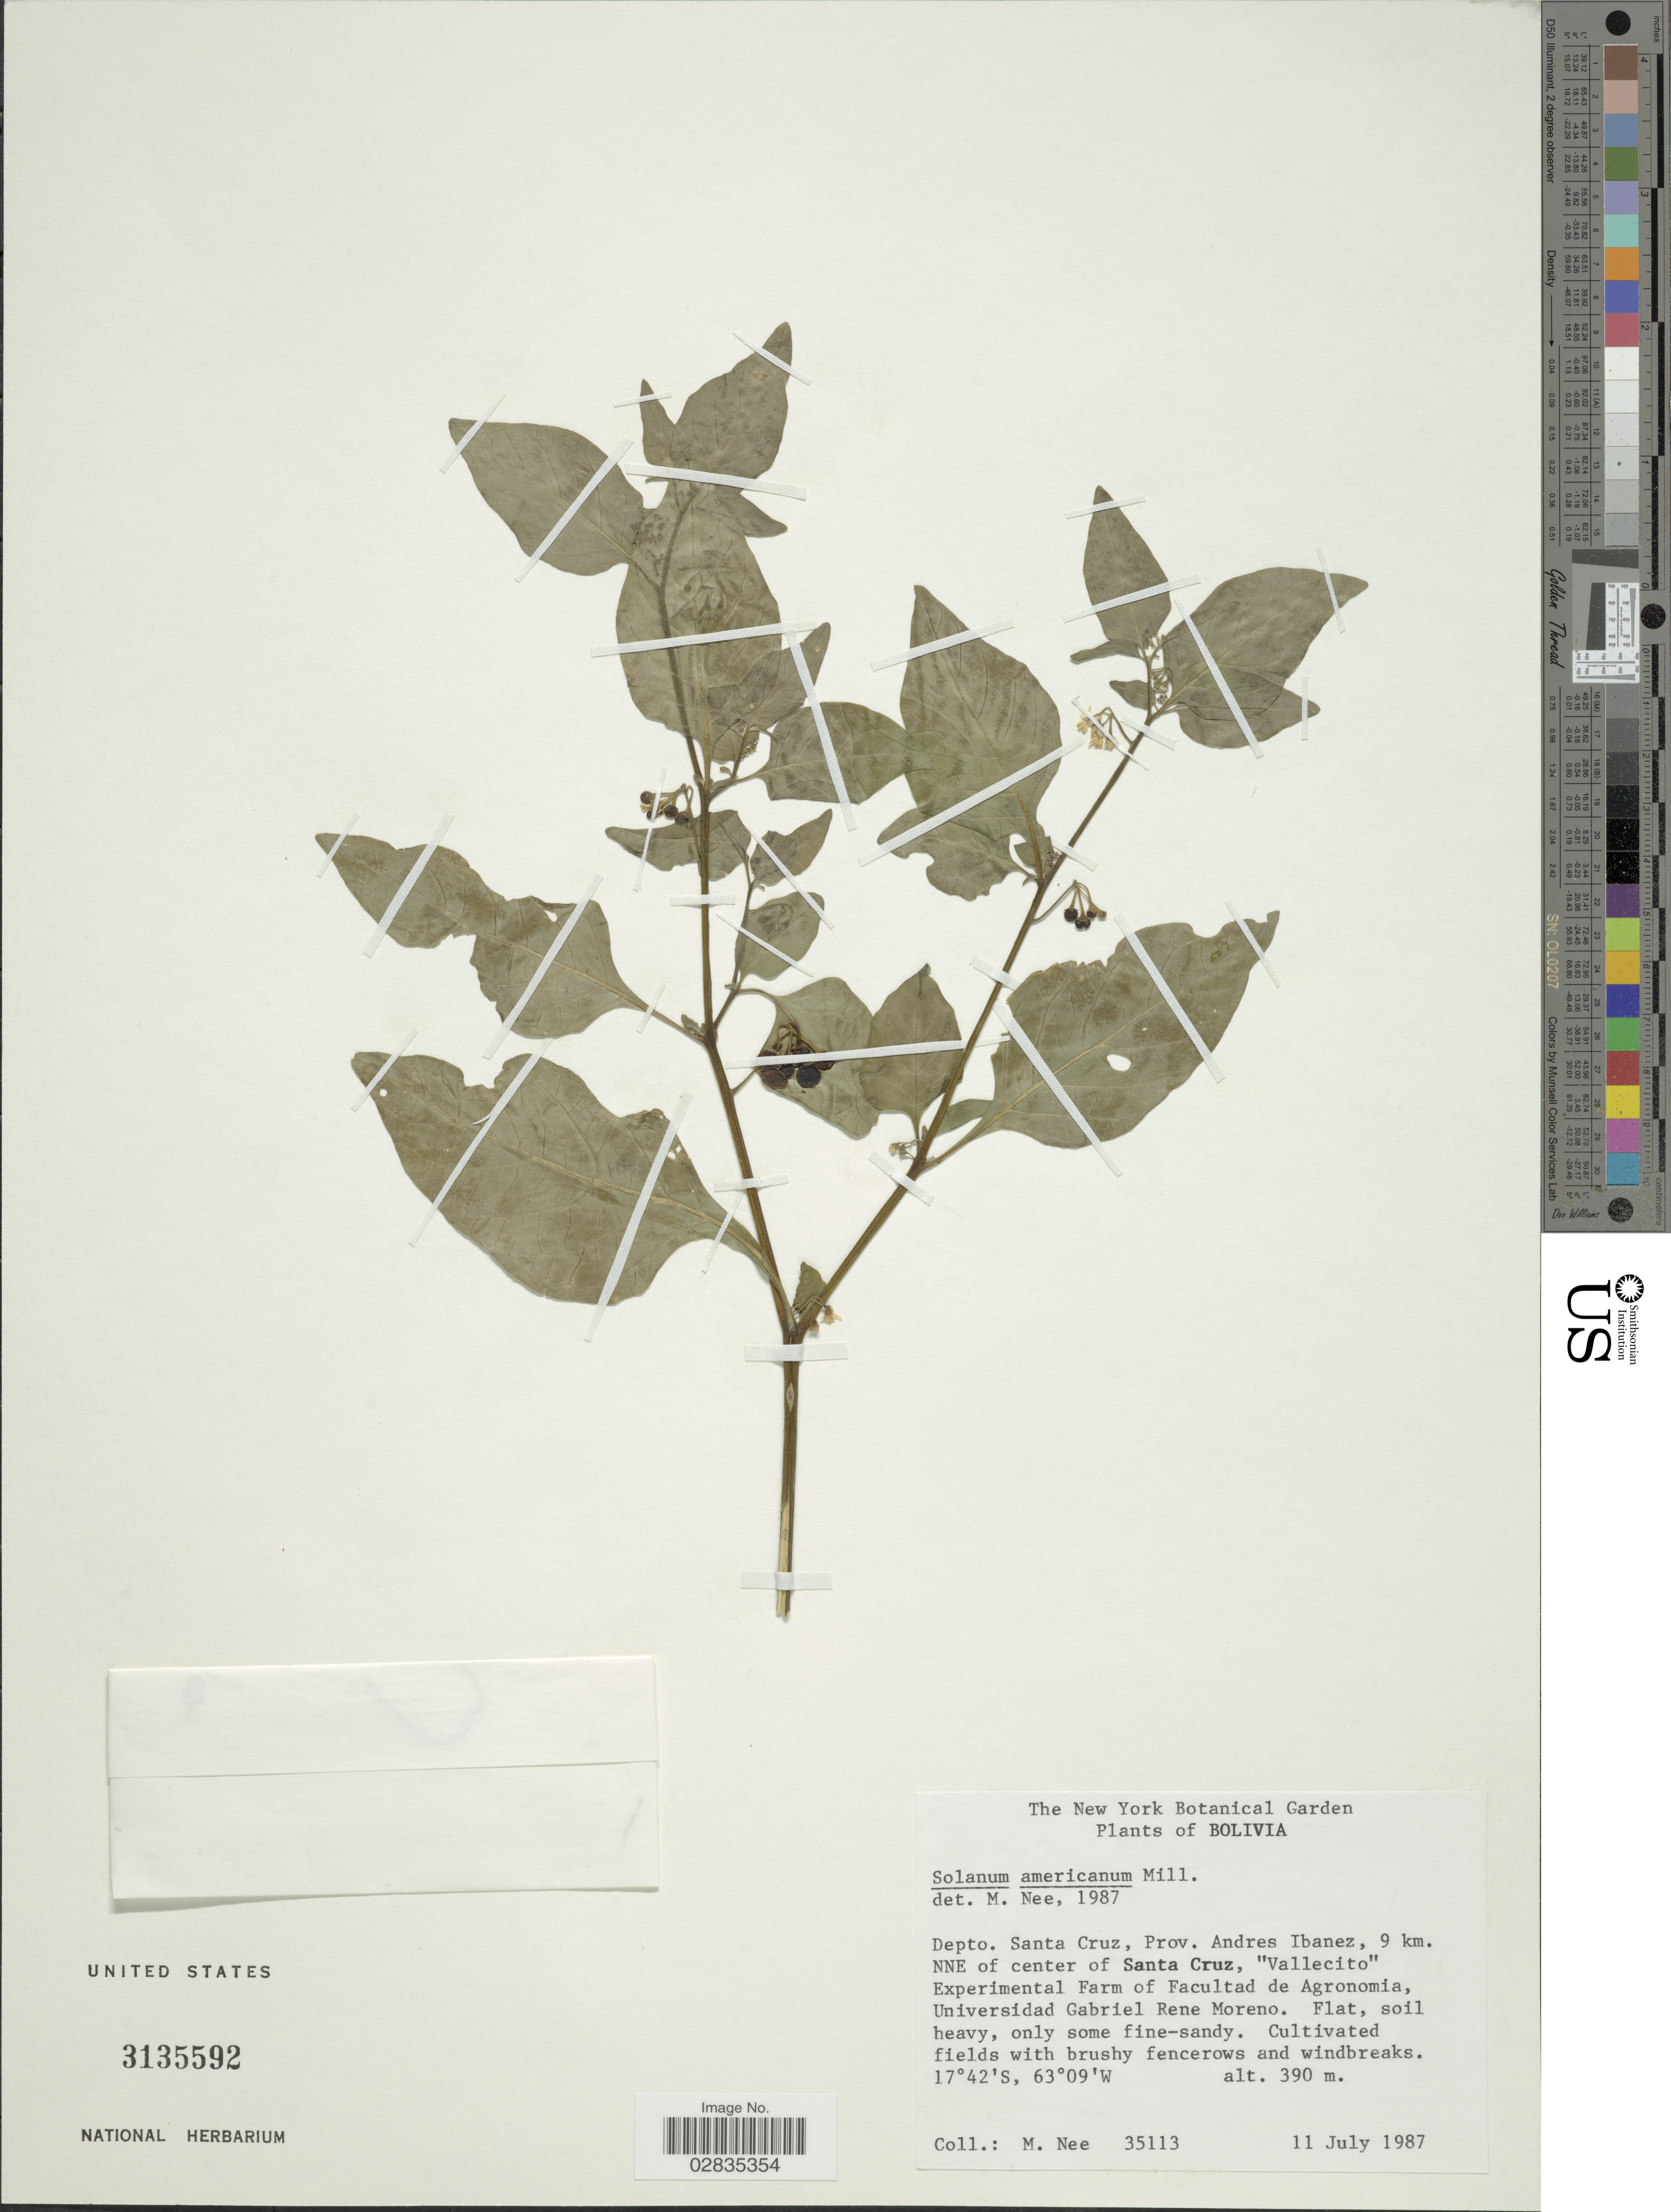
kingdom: Plantae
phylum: Tracheophyta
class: Magnoliopsida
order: Solanales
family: Solanaceae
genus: Solanum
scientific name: Solanum americanum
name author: Mill.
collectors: M. Nee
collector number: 35113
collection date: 1987-07-11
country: Bolivia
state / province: Santa Cruz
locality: Depto. Santa Cruz, Prov. Andres Ibanez, 9 km. NNE of center of Santa Cruz, "Vallacito" Experimental Farm of Facultad de Agronomia, Universidad Gabriel rene Moreno.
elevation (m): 390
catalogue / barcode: US 3135592